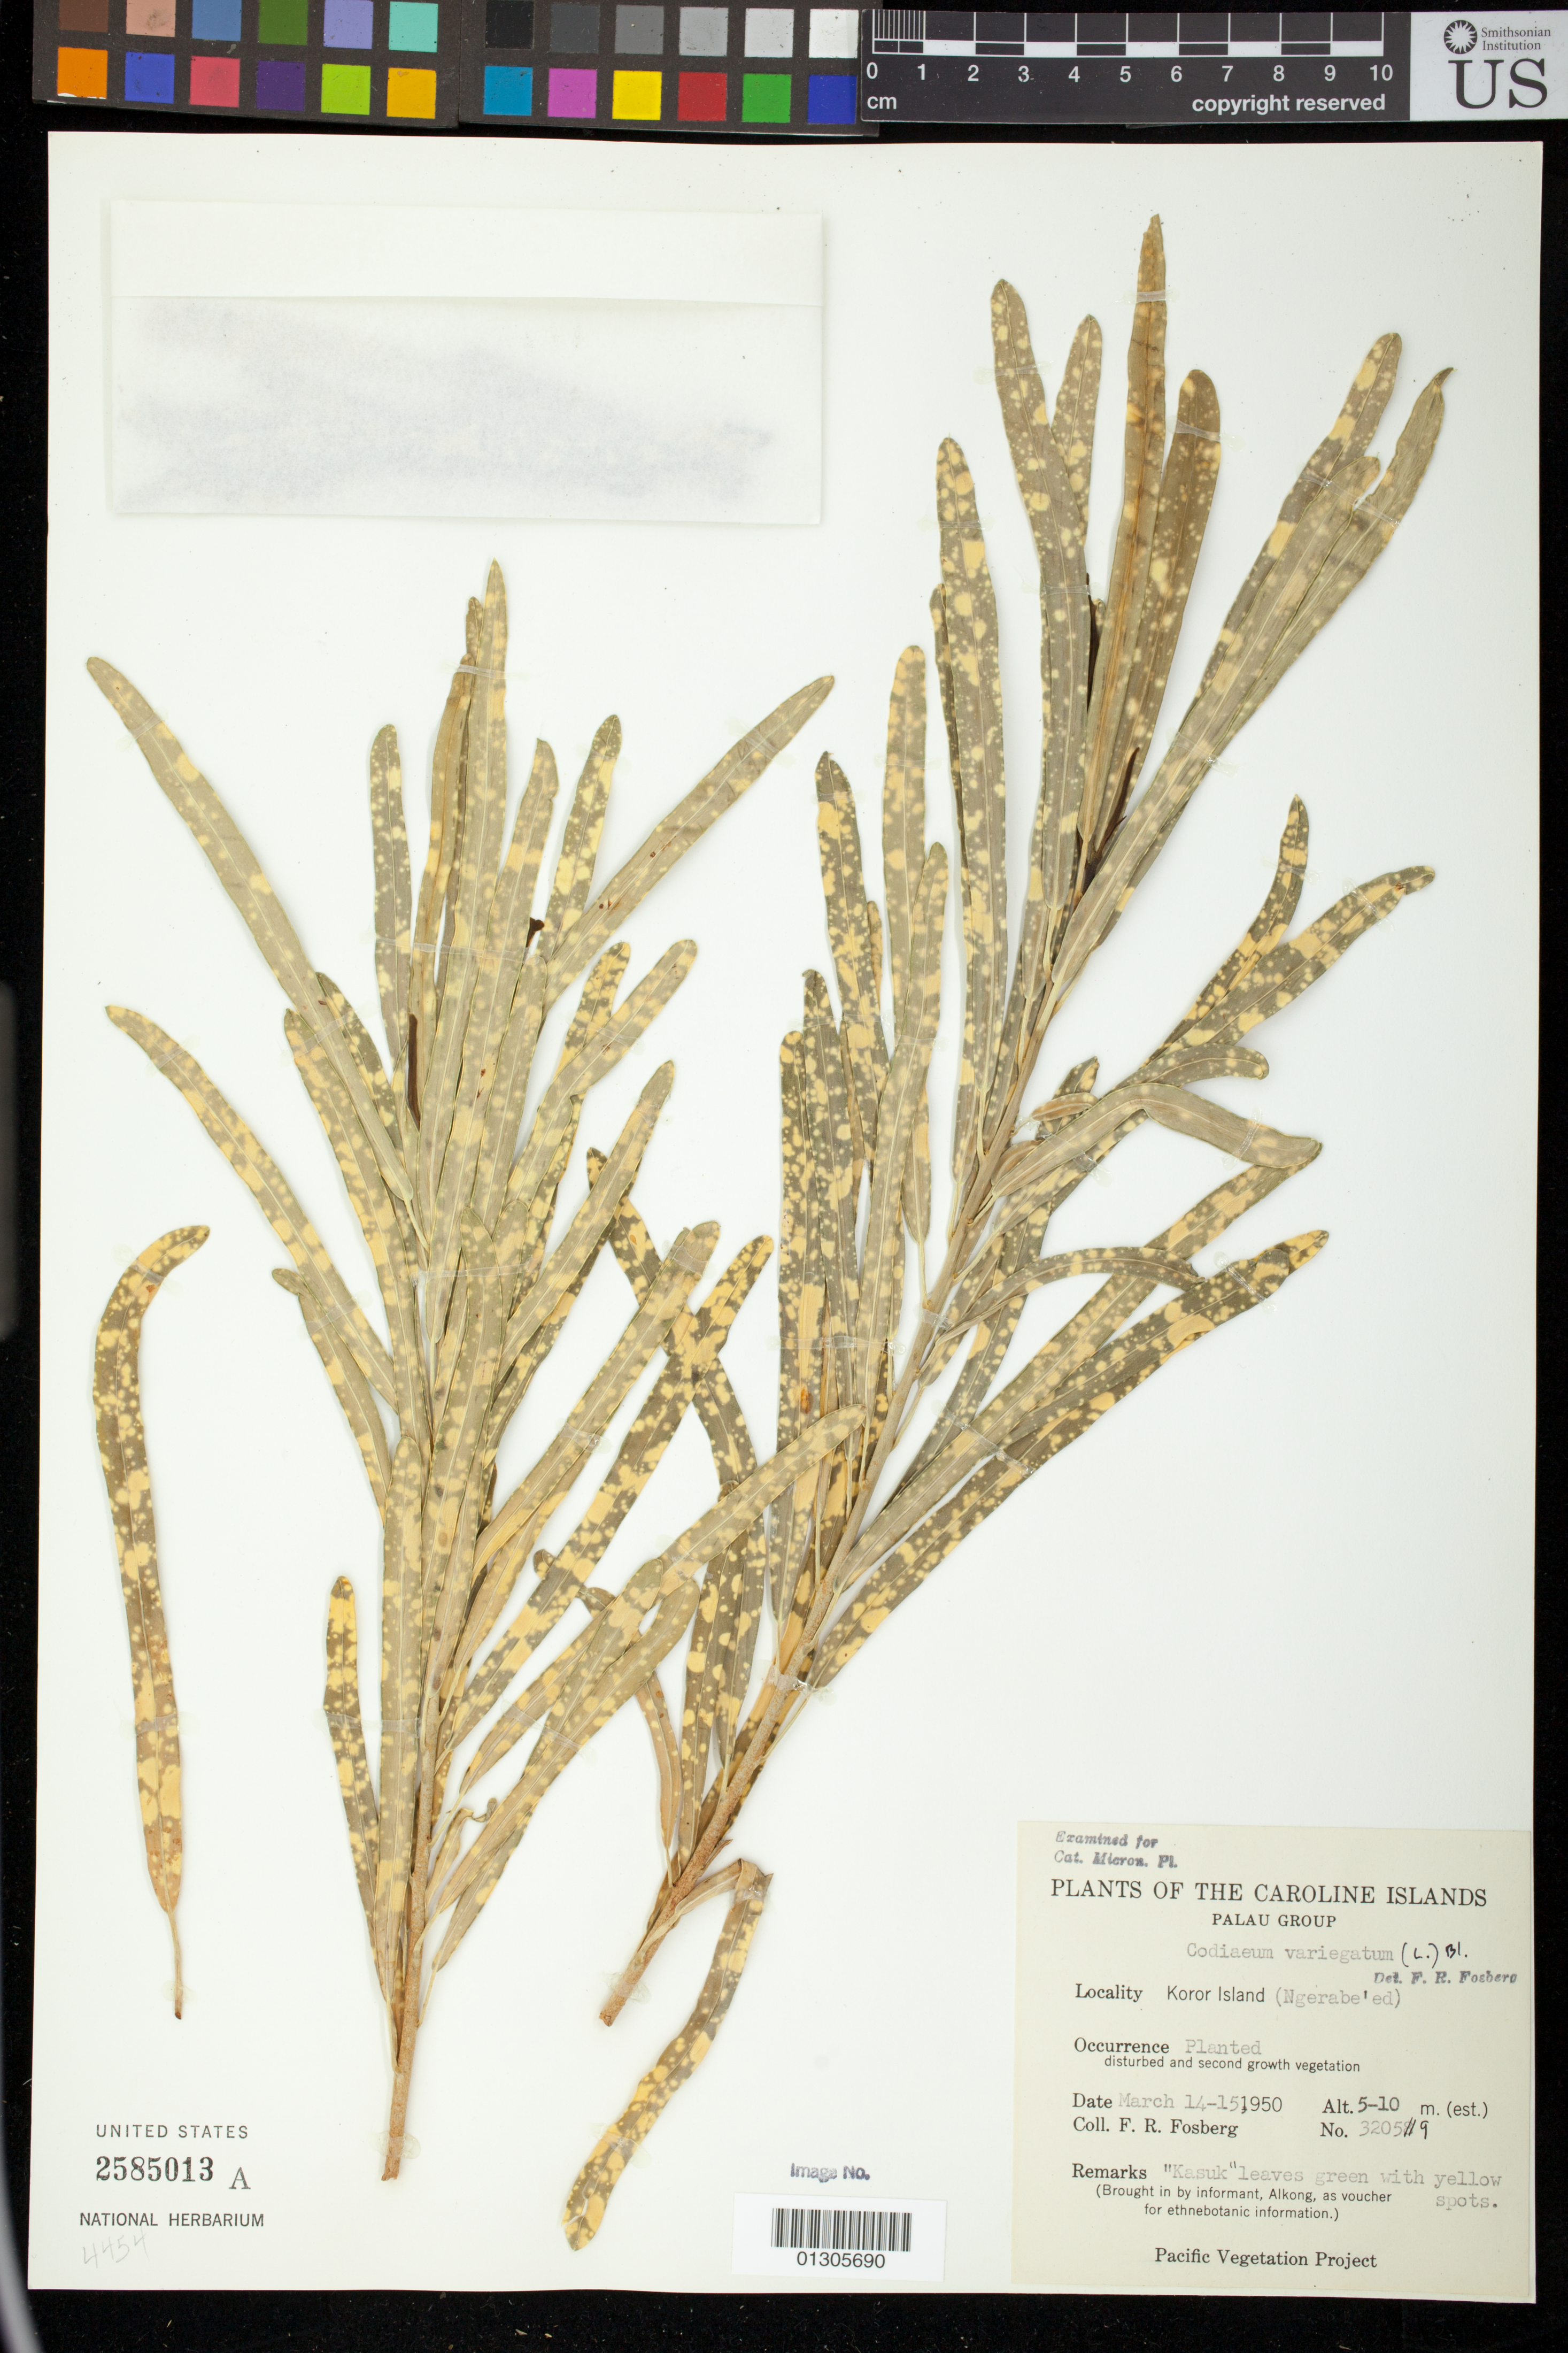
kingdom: Plantae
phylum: Tracheophyta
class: Magnoliopsida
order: Malpighiales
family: Euphorbiaceae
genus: Codiaeum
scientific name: Codiaeum variegatum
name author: (L.) Rumph. ex A. Juss.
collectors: F. R. Fosberg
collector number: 32059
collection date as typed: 14 Mar 1950 to 15 Mar 1950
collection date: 1950-03-14/1950-03-15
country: Palau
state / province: Koror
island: Oreor (Koror)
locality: Koror Island (Ngerabe'ed)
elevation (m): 5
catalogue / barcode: US 2085013A